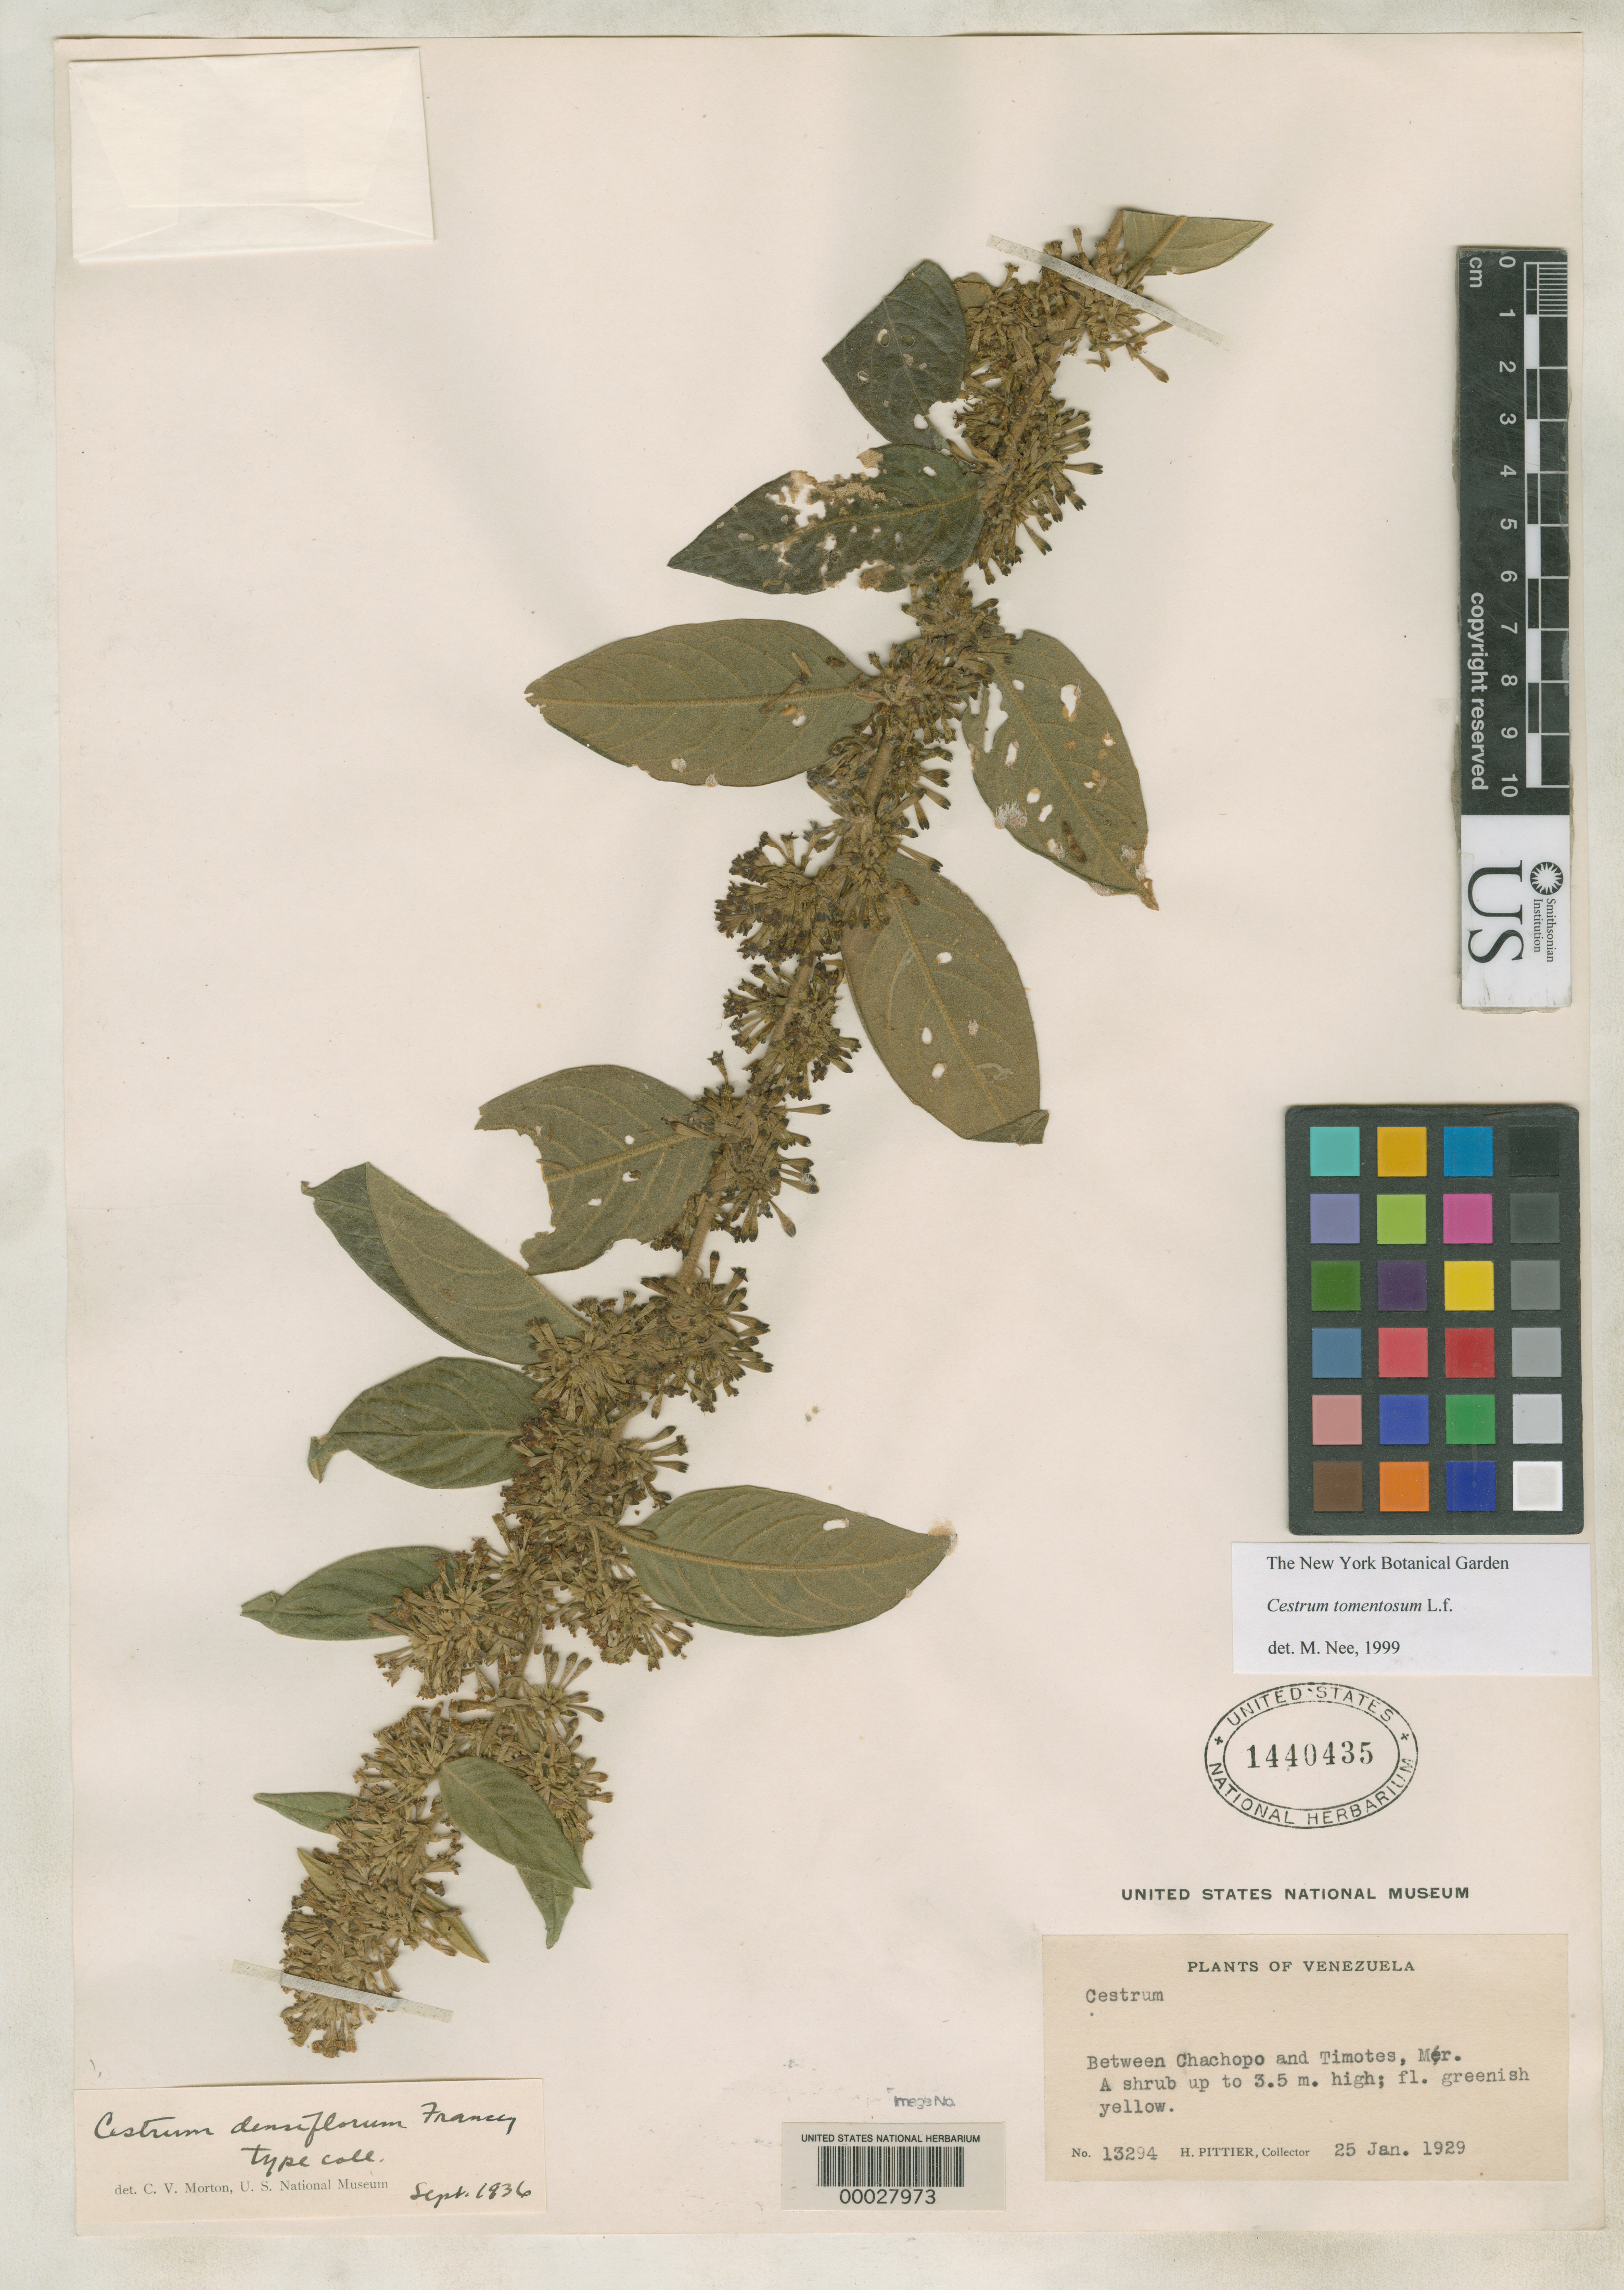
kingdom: Plantae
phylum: Tracheophyta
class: Magnoliopsida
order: Solanales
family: Solanaceae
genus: Cestrum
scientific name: Cestrum densiflorum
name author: Francey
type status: Isolectotype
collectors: H. F. Pittier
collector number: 13294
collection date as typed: Sep 1936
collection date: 1936-09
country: Venezuela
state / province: Mérida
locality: Between Chachopo and Timotes.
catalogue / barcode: US 1440435